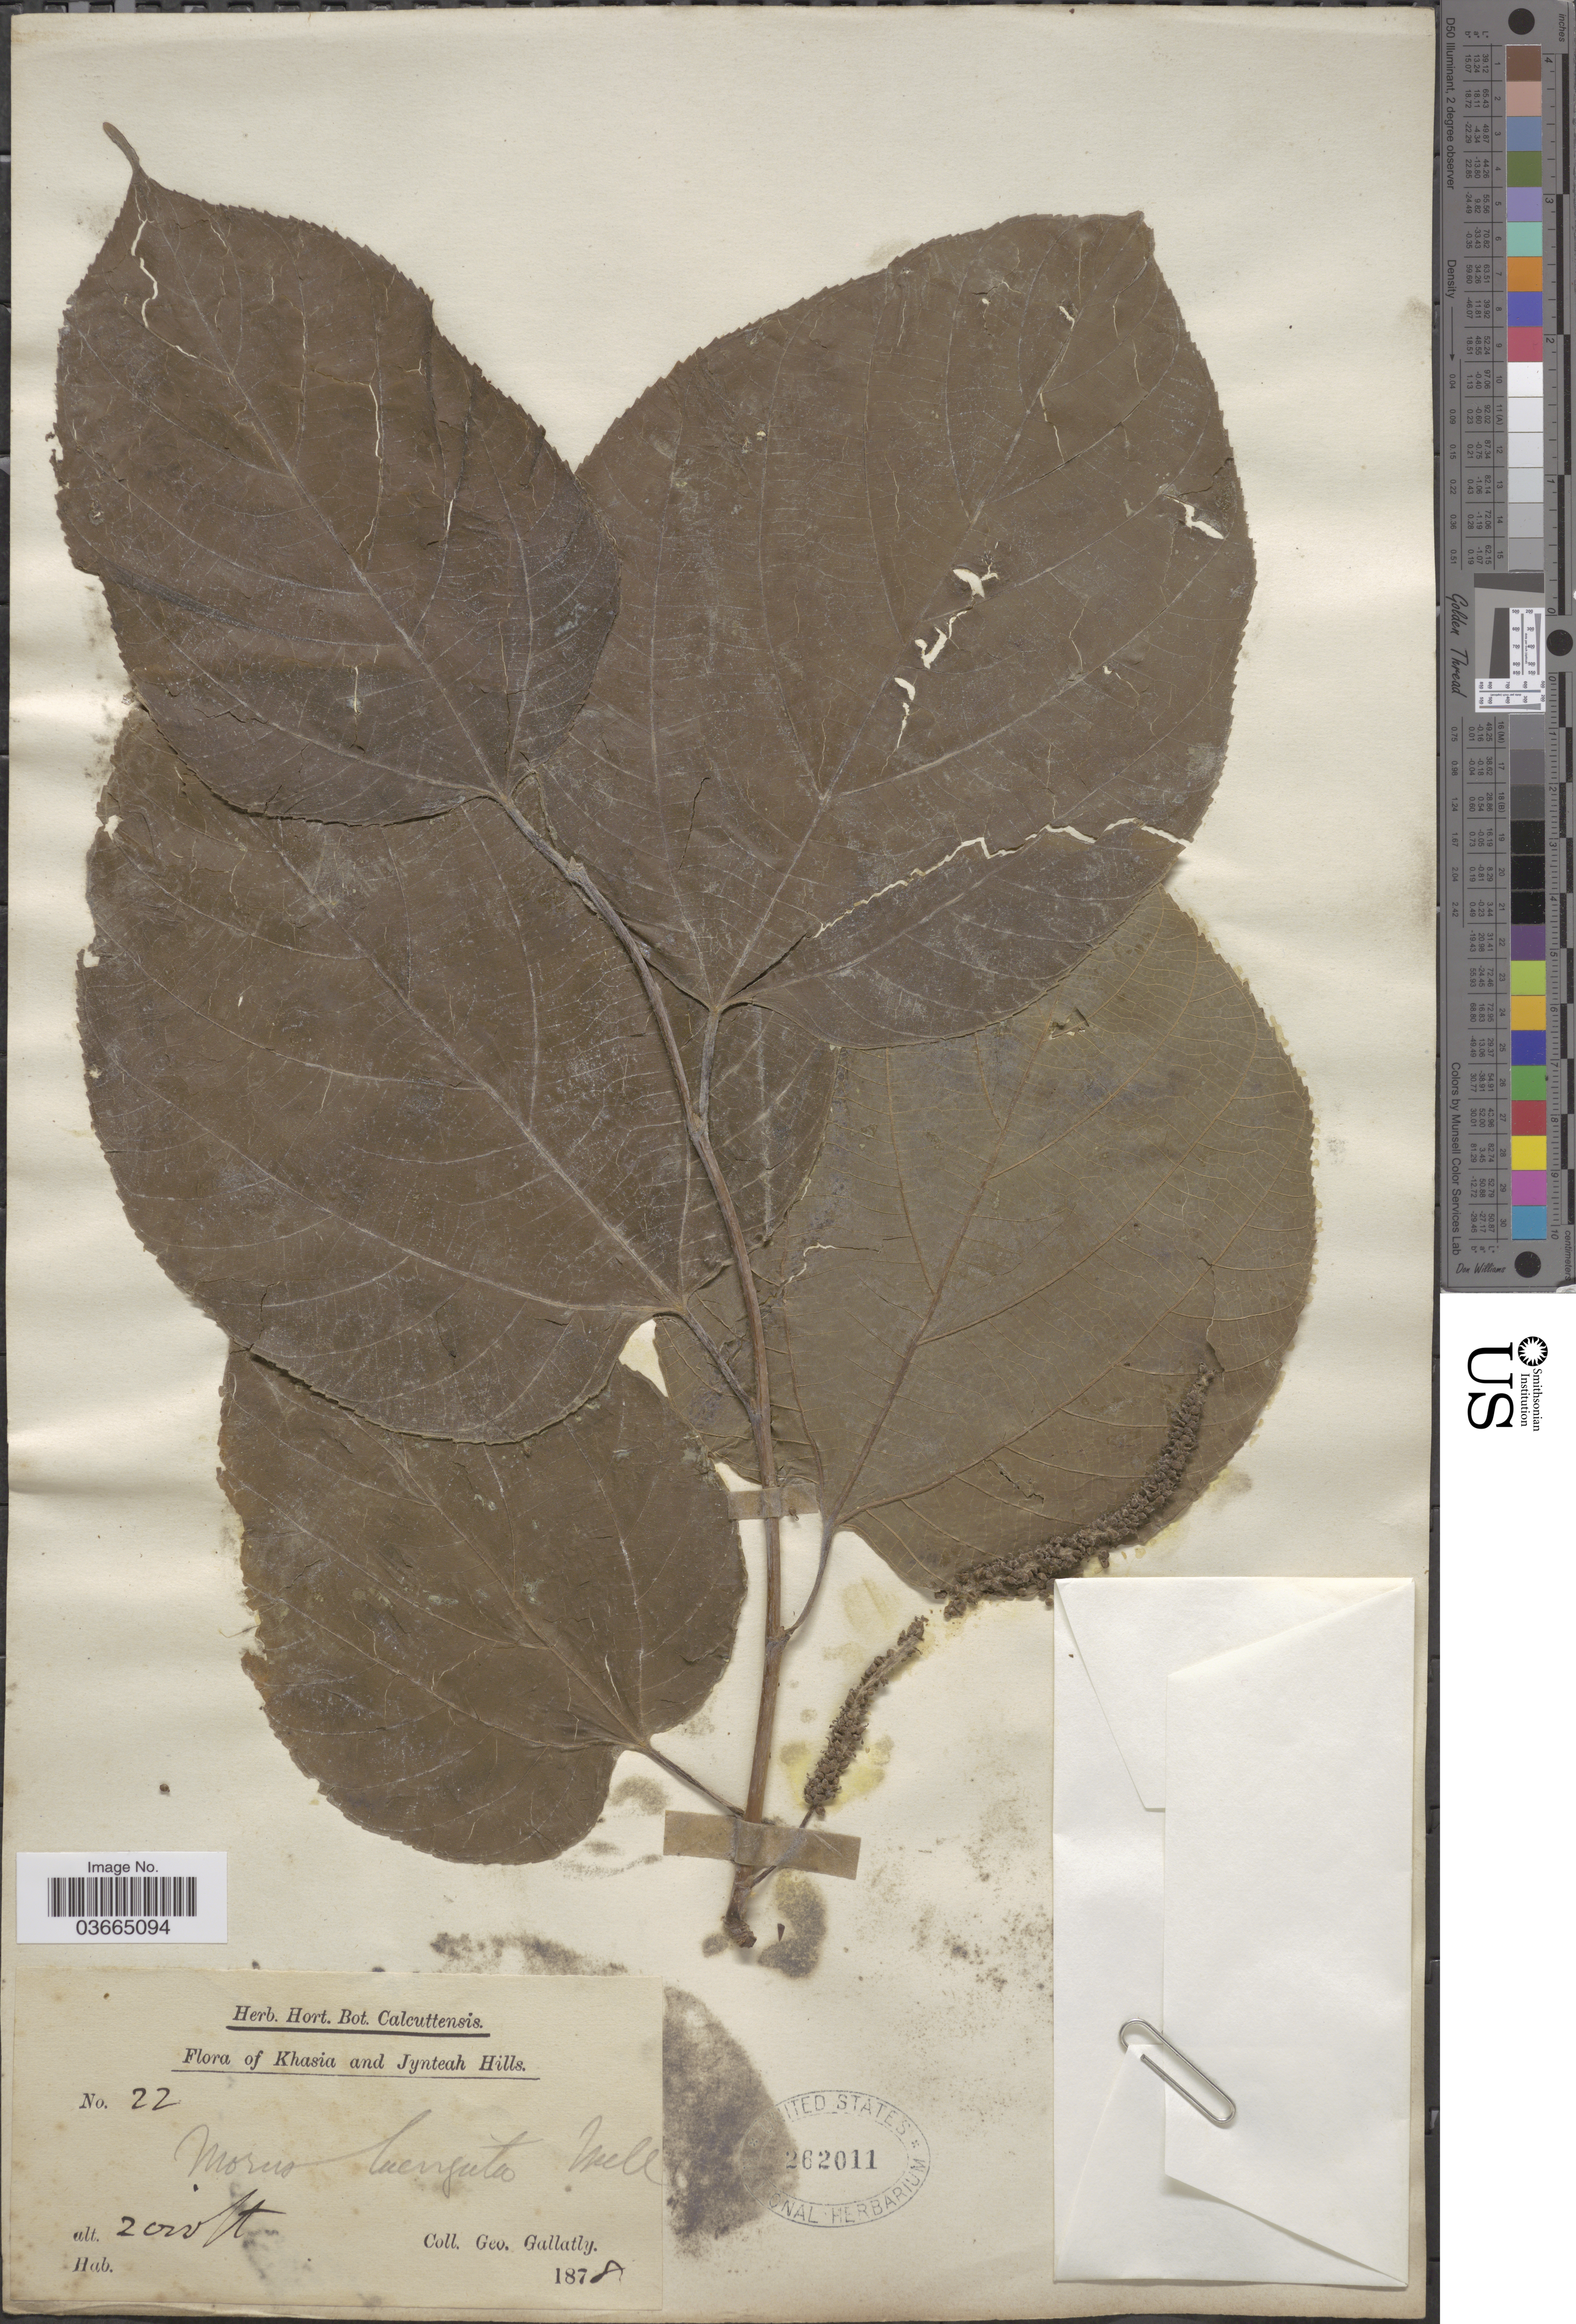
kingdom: Plantae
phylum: Tracheophyta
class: Magnoliopsida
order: Rosales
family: Moraceae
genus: Morus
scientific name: Morus laevigata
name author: (Bureau) Wall. ex Brandis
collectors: G. Gallatly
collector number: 22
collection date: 1878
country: India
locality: Khasia and Jynteah Hills.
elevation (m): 610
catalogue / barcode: US 262011